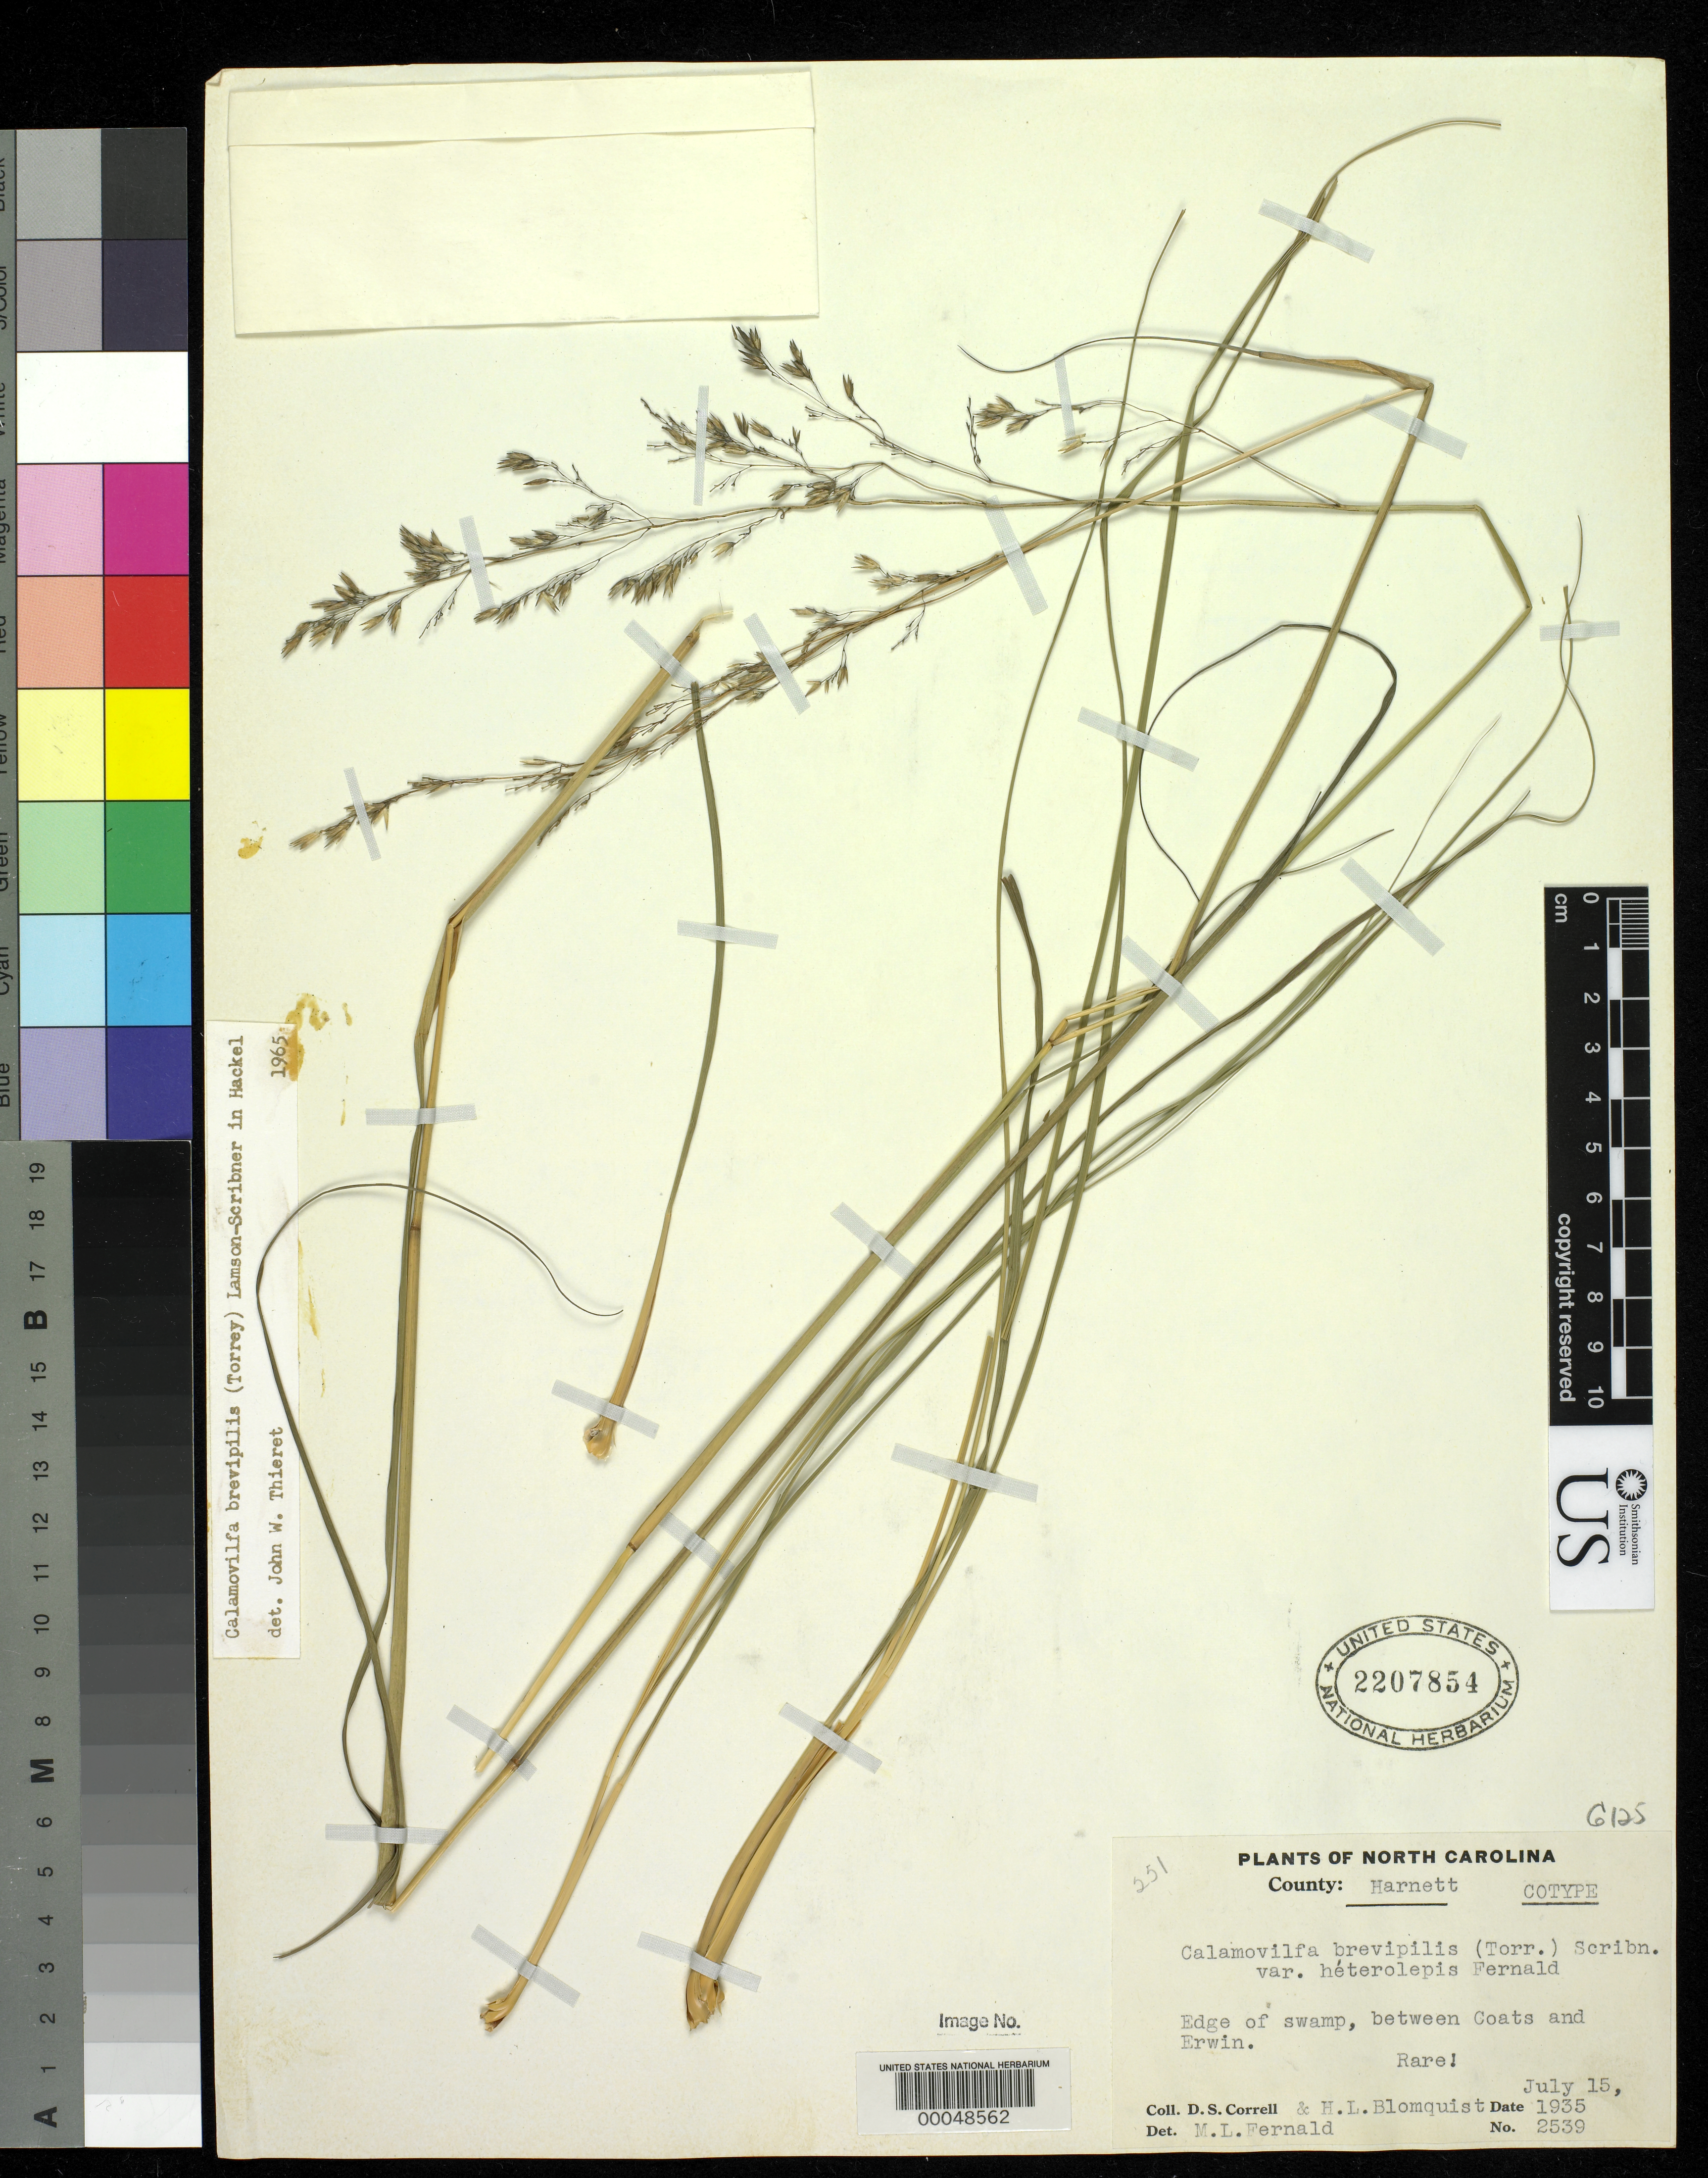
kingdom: Plantae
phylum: Tracheophyta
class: Liliopsida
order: Poales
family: Poaceae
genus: Calamovilfa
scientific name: Calamovilfa brevipilis var. heterolepis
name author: Fernald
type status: Isotype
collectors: D. S. Correll & H. Blomquist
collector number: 2539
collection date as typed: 15 Jul 1935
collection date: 1935-07-15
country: United States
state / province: North Carolina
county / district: Harnett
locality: Between Coats and Erwin.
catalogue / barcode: US 2207854